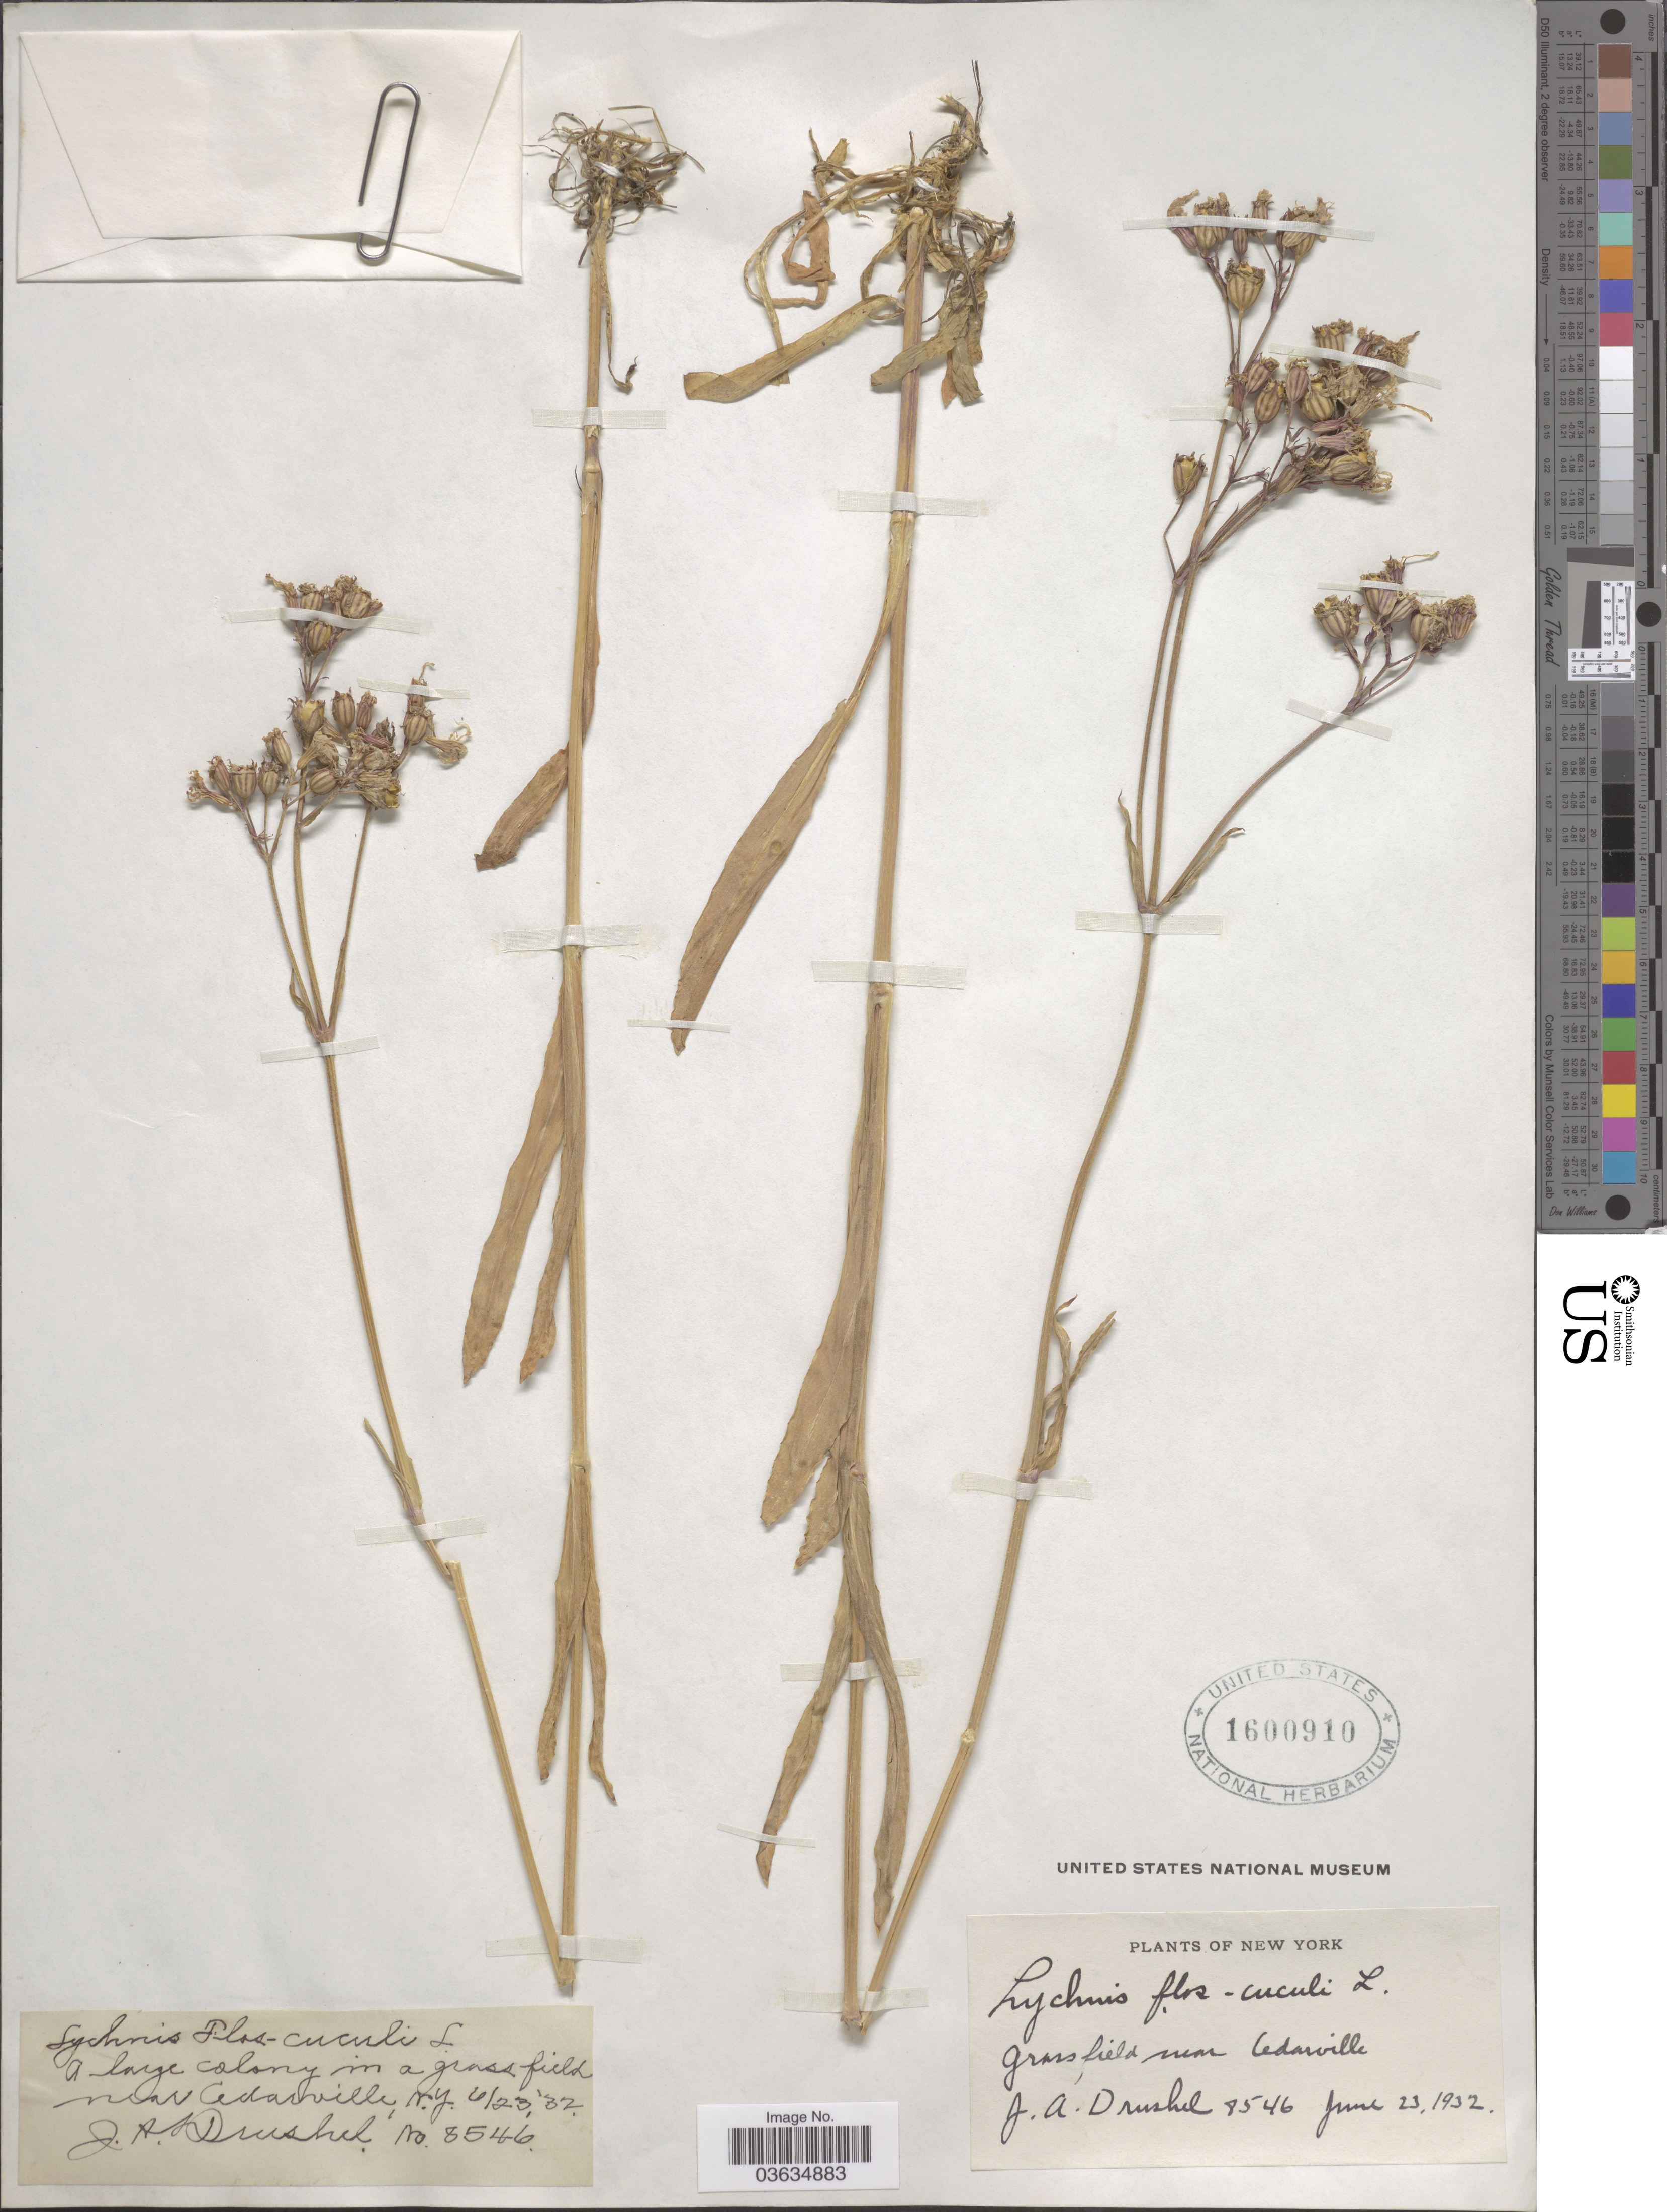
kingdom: Plantae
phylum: Tracheophyta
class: Magnoliopsida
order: Caryophyllales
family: Caryophyllaceae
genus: Silene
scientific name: Silene flos-cuculi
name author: (L.) Greuter & Burdet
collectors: J. A. Drushel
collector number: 7546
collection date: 1932-06-23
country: United States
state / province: New York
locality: Near Cedarville.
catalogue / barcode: US 1600910